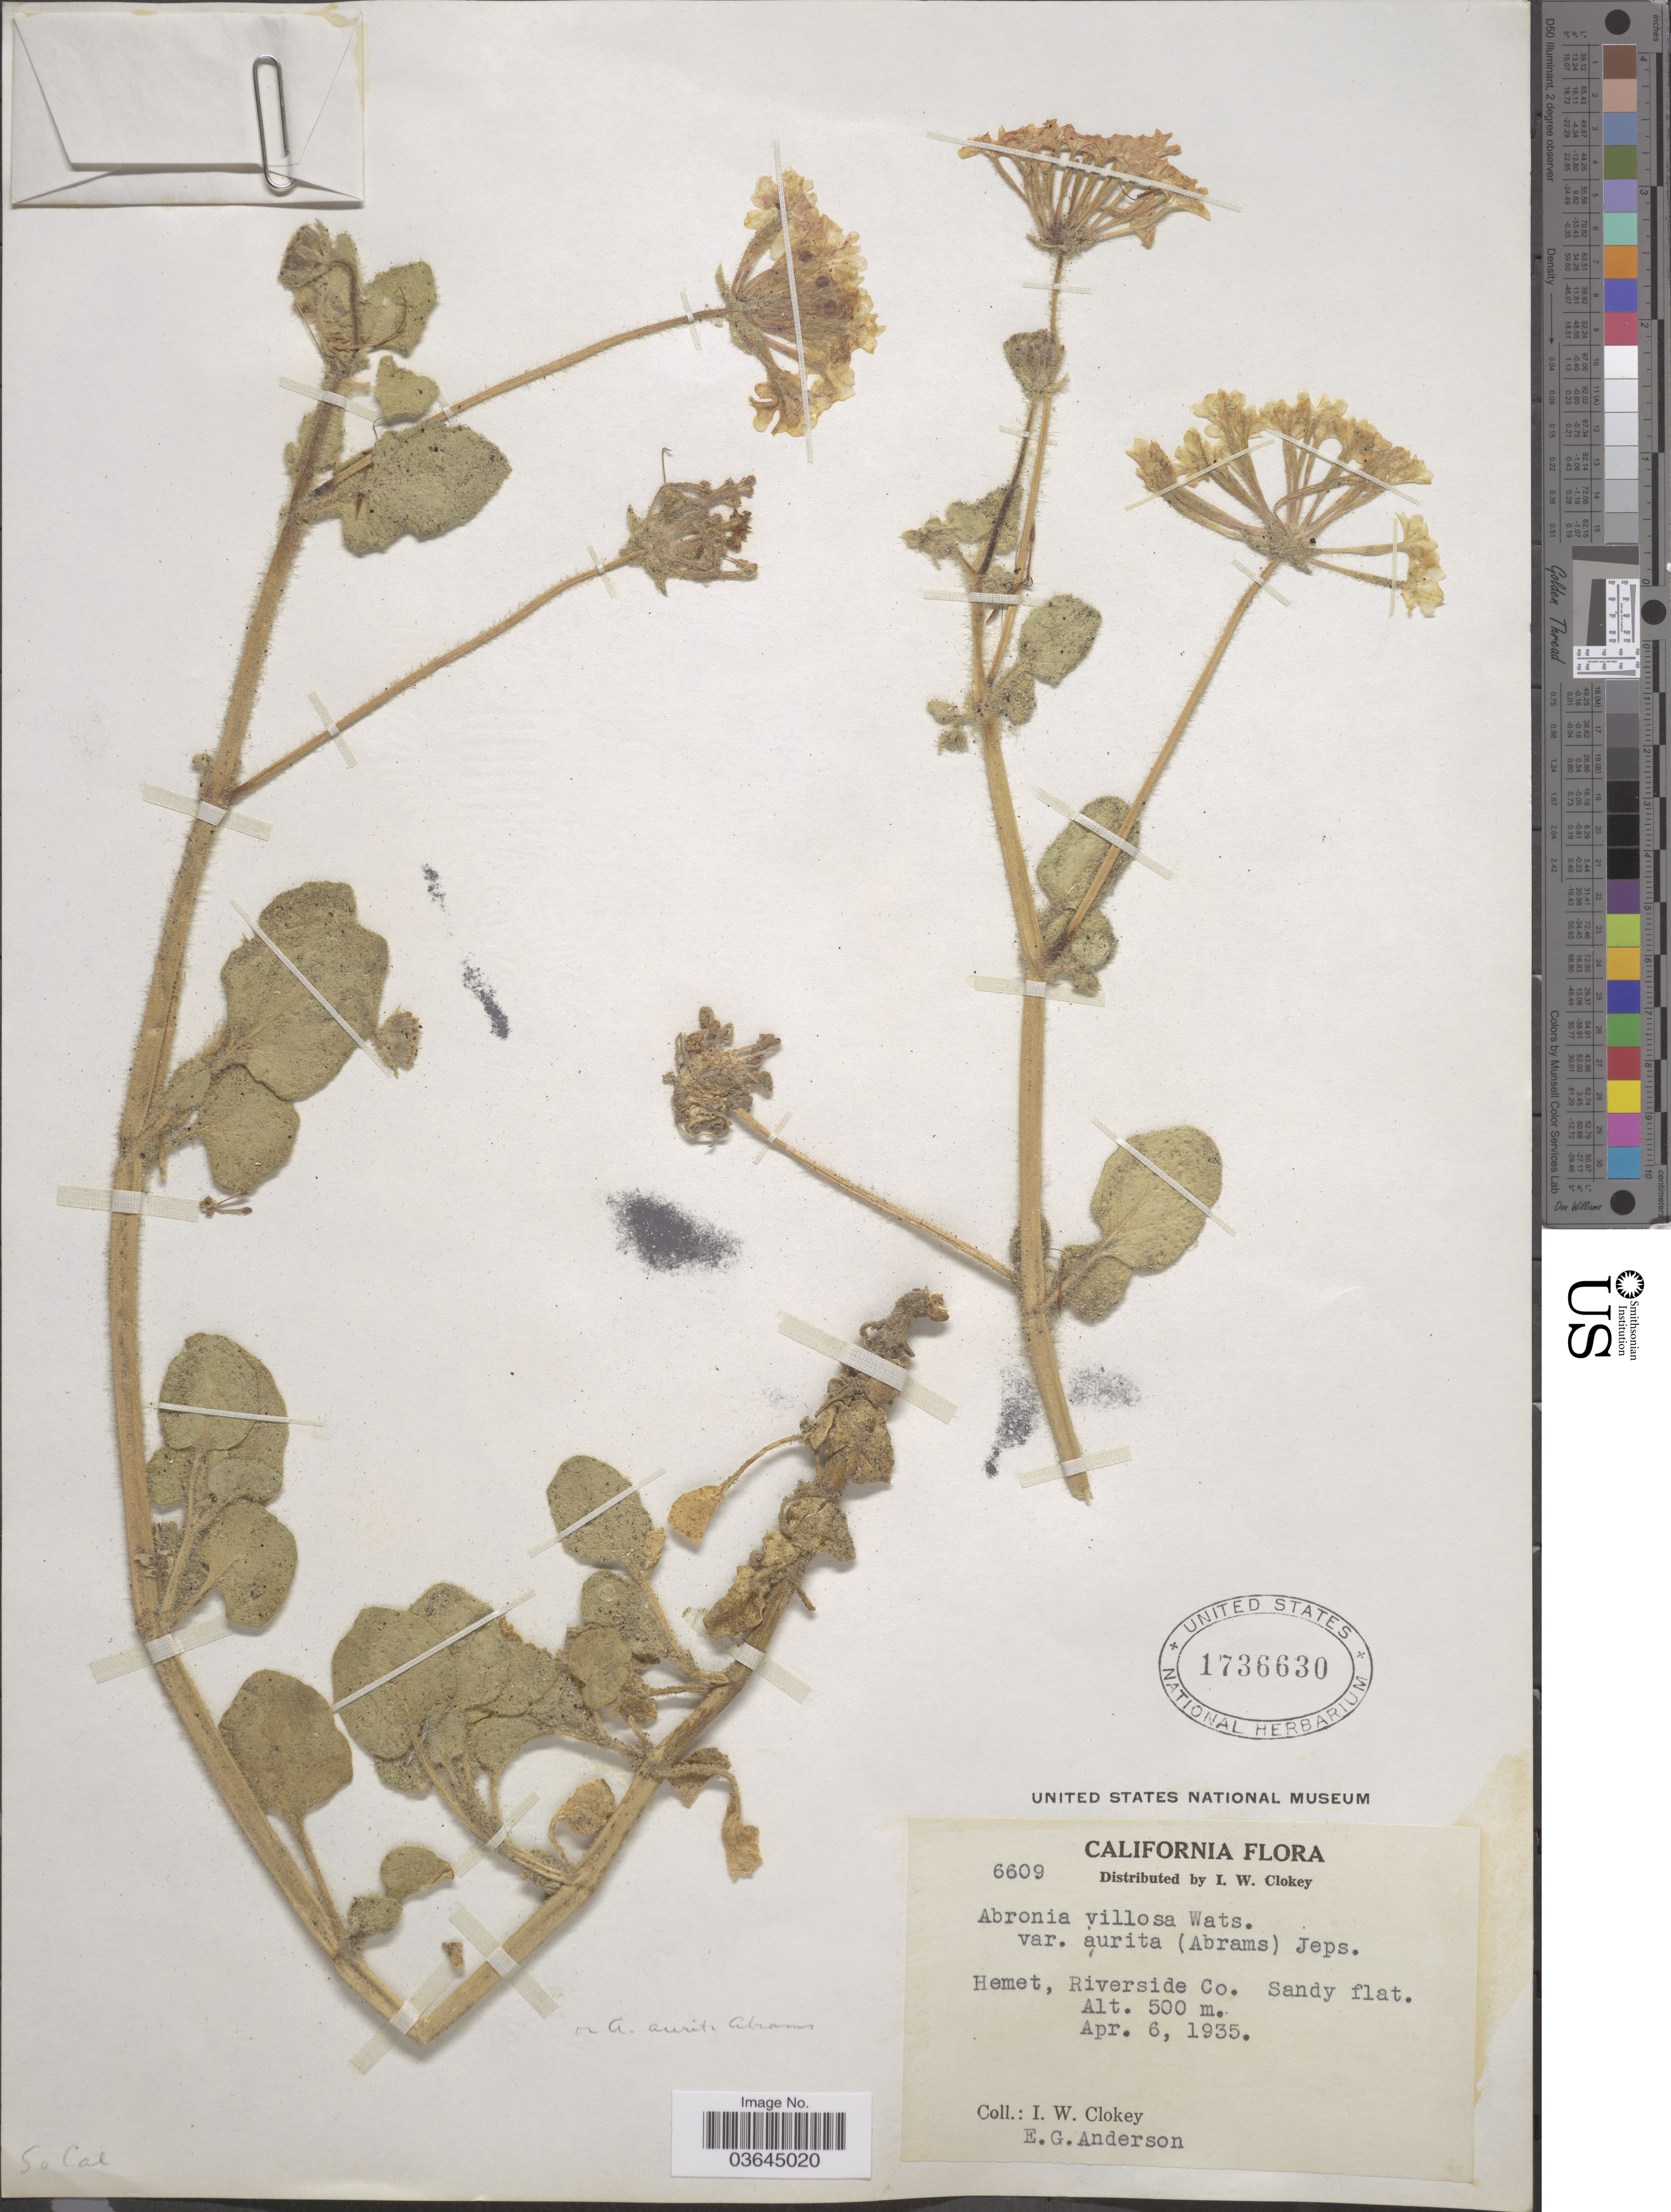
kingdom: Plantae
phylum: Tracheophyta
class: Magnoliopsida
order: Caryophyllales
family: Nyctaginaceae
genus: Abronia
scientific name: Abronia villosa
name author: S. Watson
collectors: I. W. Clokey & E. G. Anderson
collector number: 6609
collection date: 1935-04-06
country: United States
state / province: California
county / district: Riverside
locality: Hemet, Riverside Co.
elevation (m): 500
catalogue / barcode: US 1736630